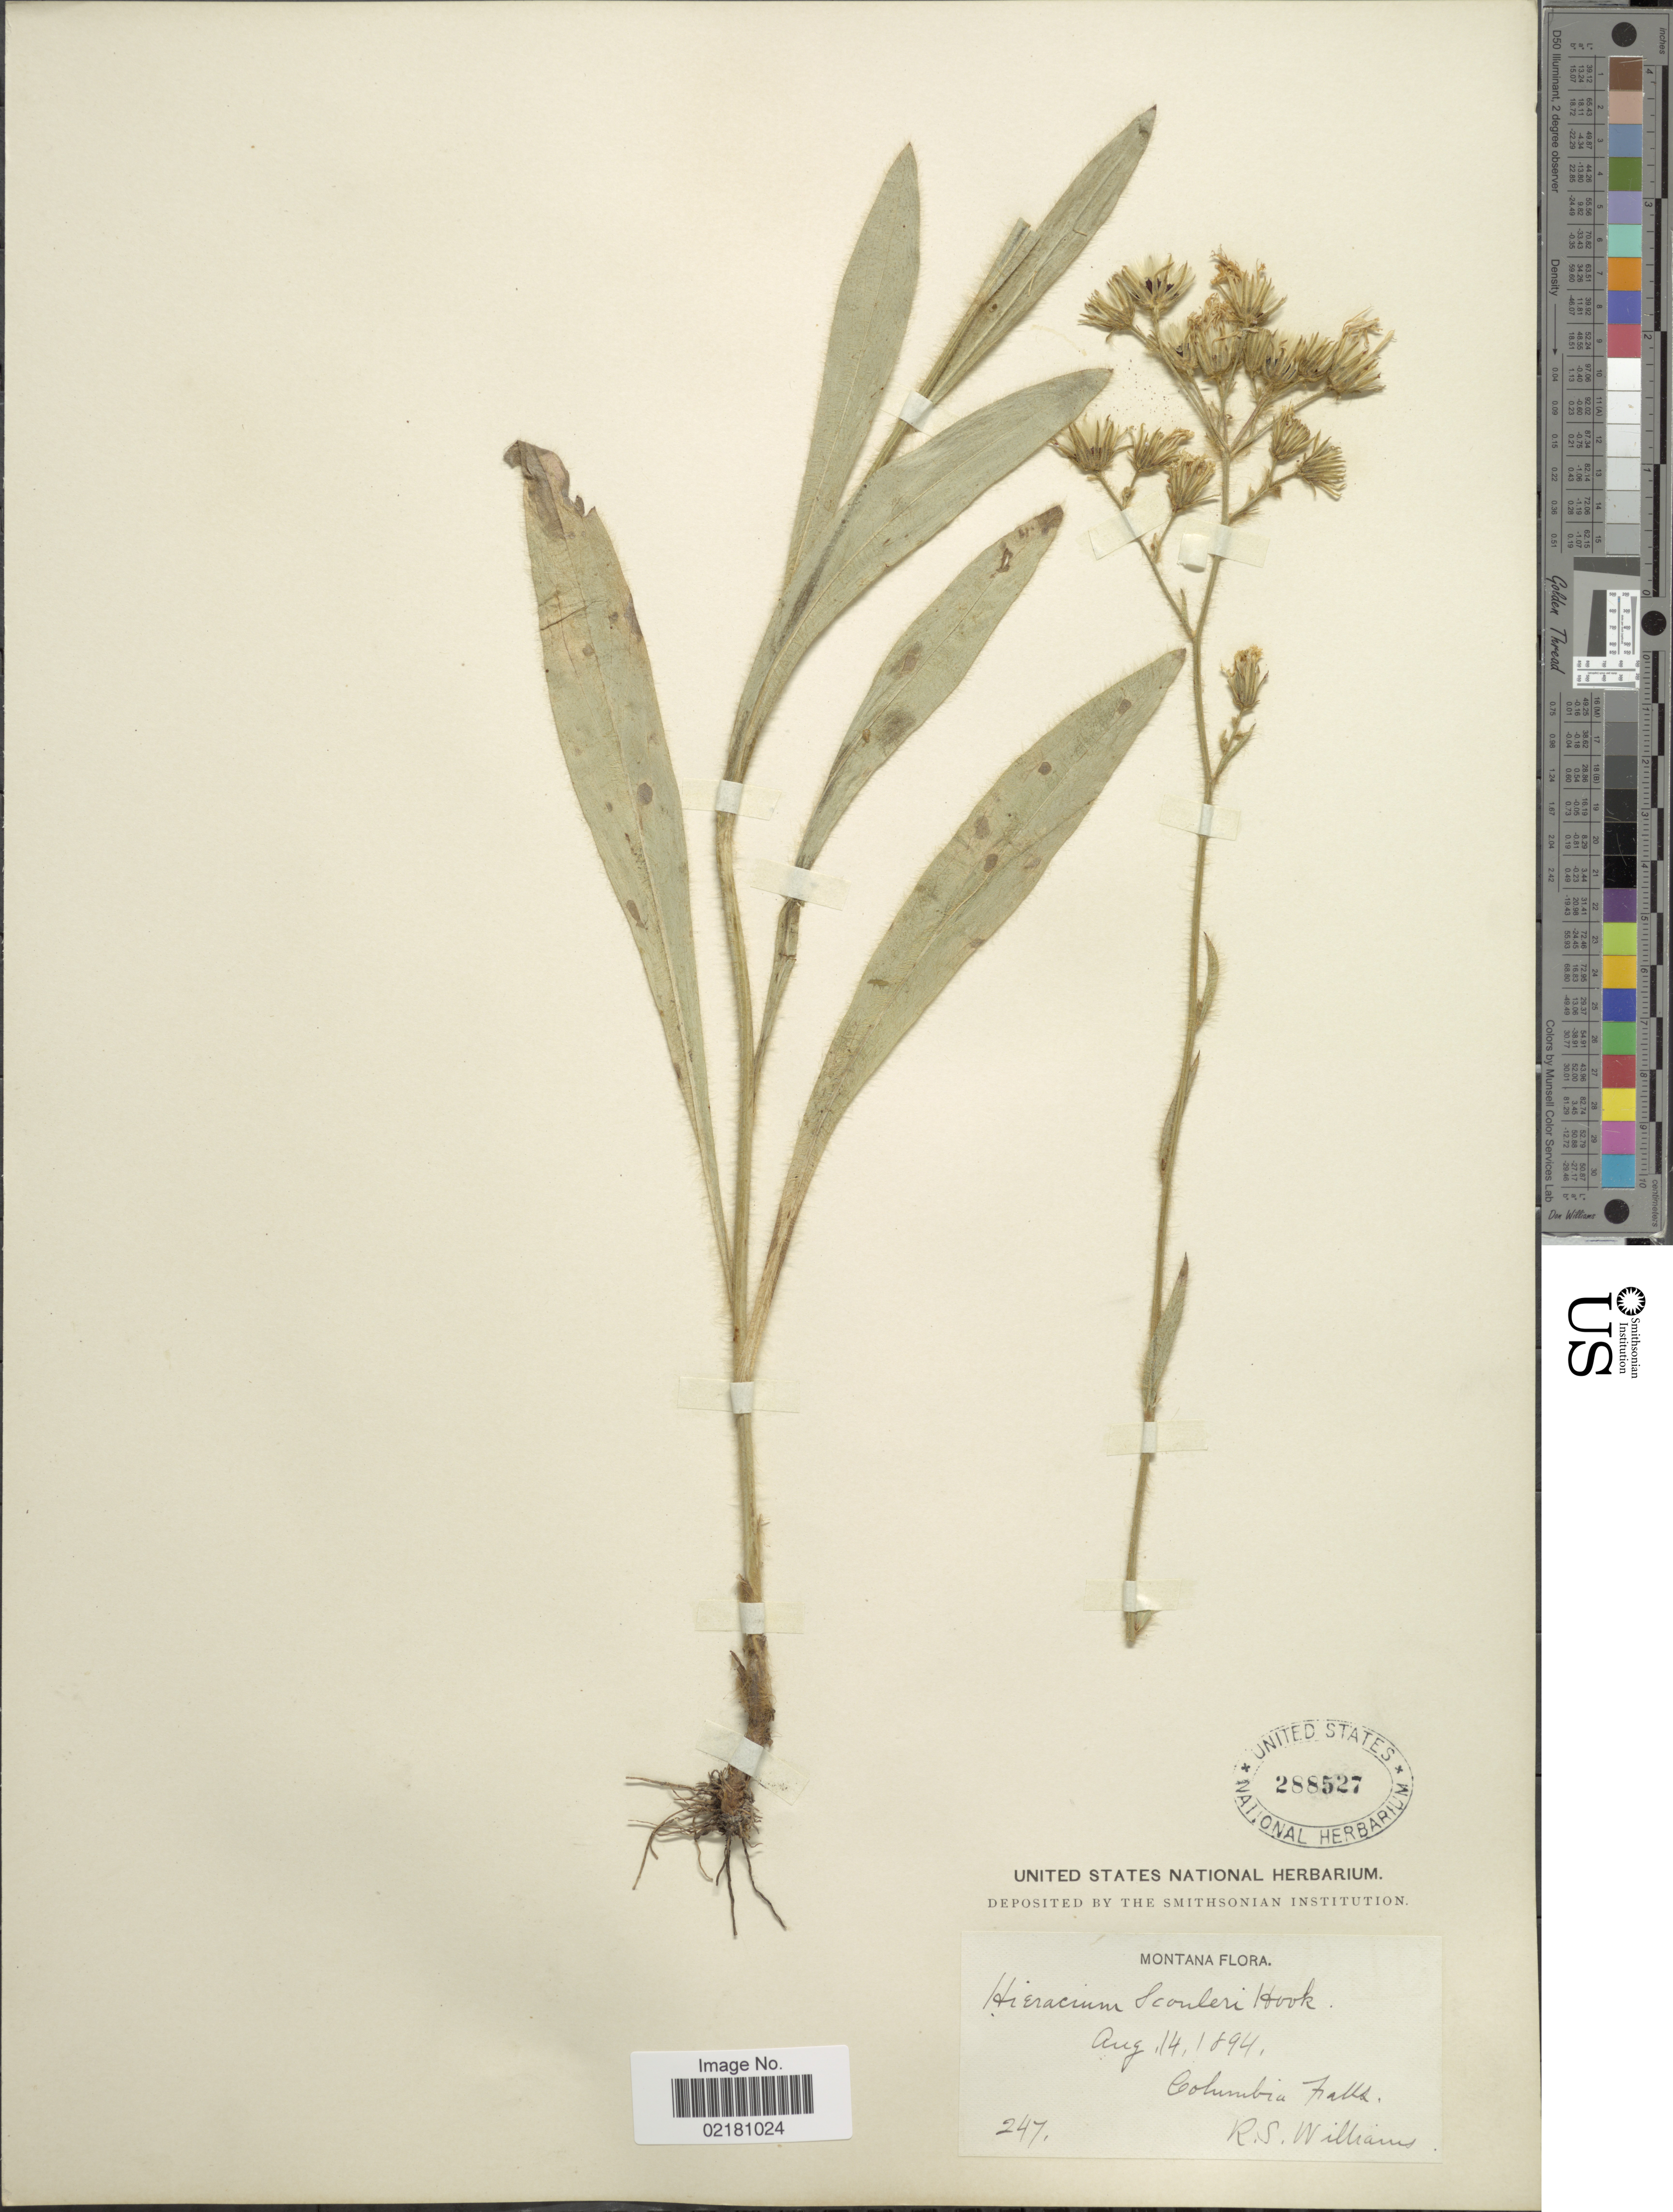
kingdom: Plantae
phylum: Tracheophyta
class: Magnoliopsida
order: Asterales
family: Asteraceae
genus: Hieracium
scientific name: Hieracium scouleri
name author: Hook.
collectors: R. S. Williams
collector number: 247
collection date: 1894-08-14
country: United States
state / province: Montana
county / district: Flathead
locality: Columbia Falls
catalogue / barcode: US 288527